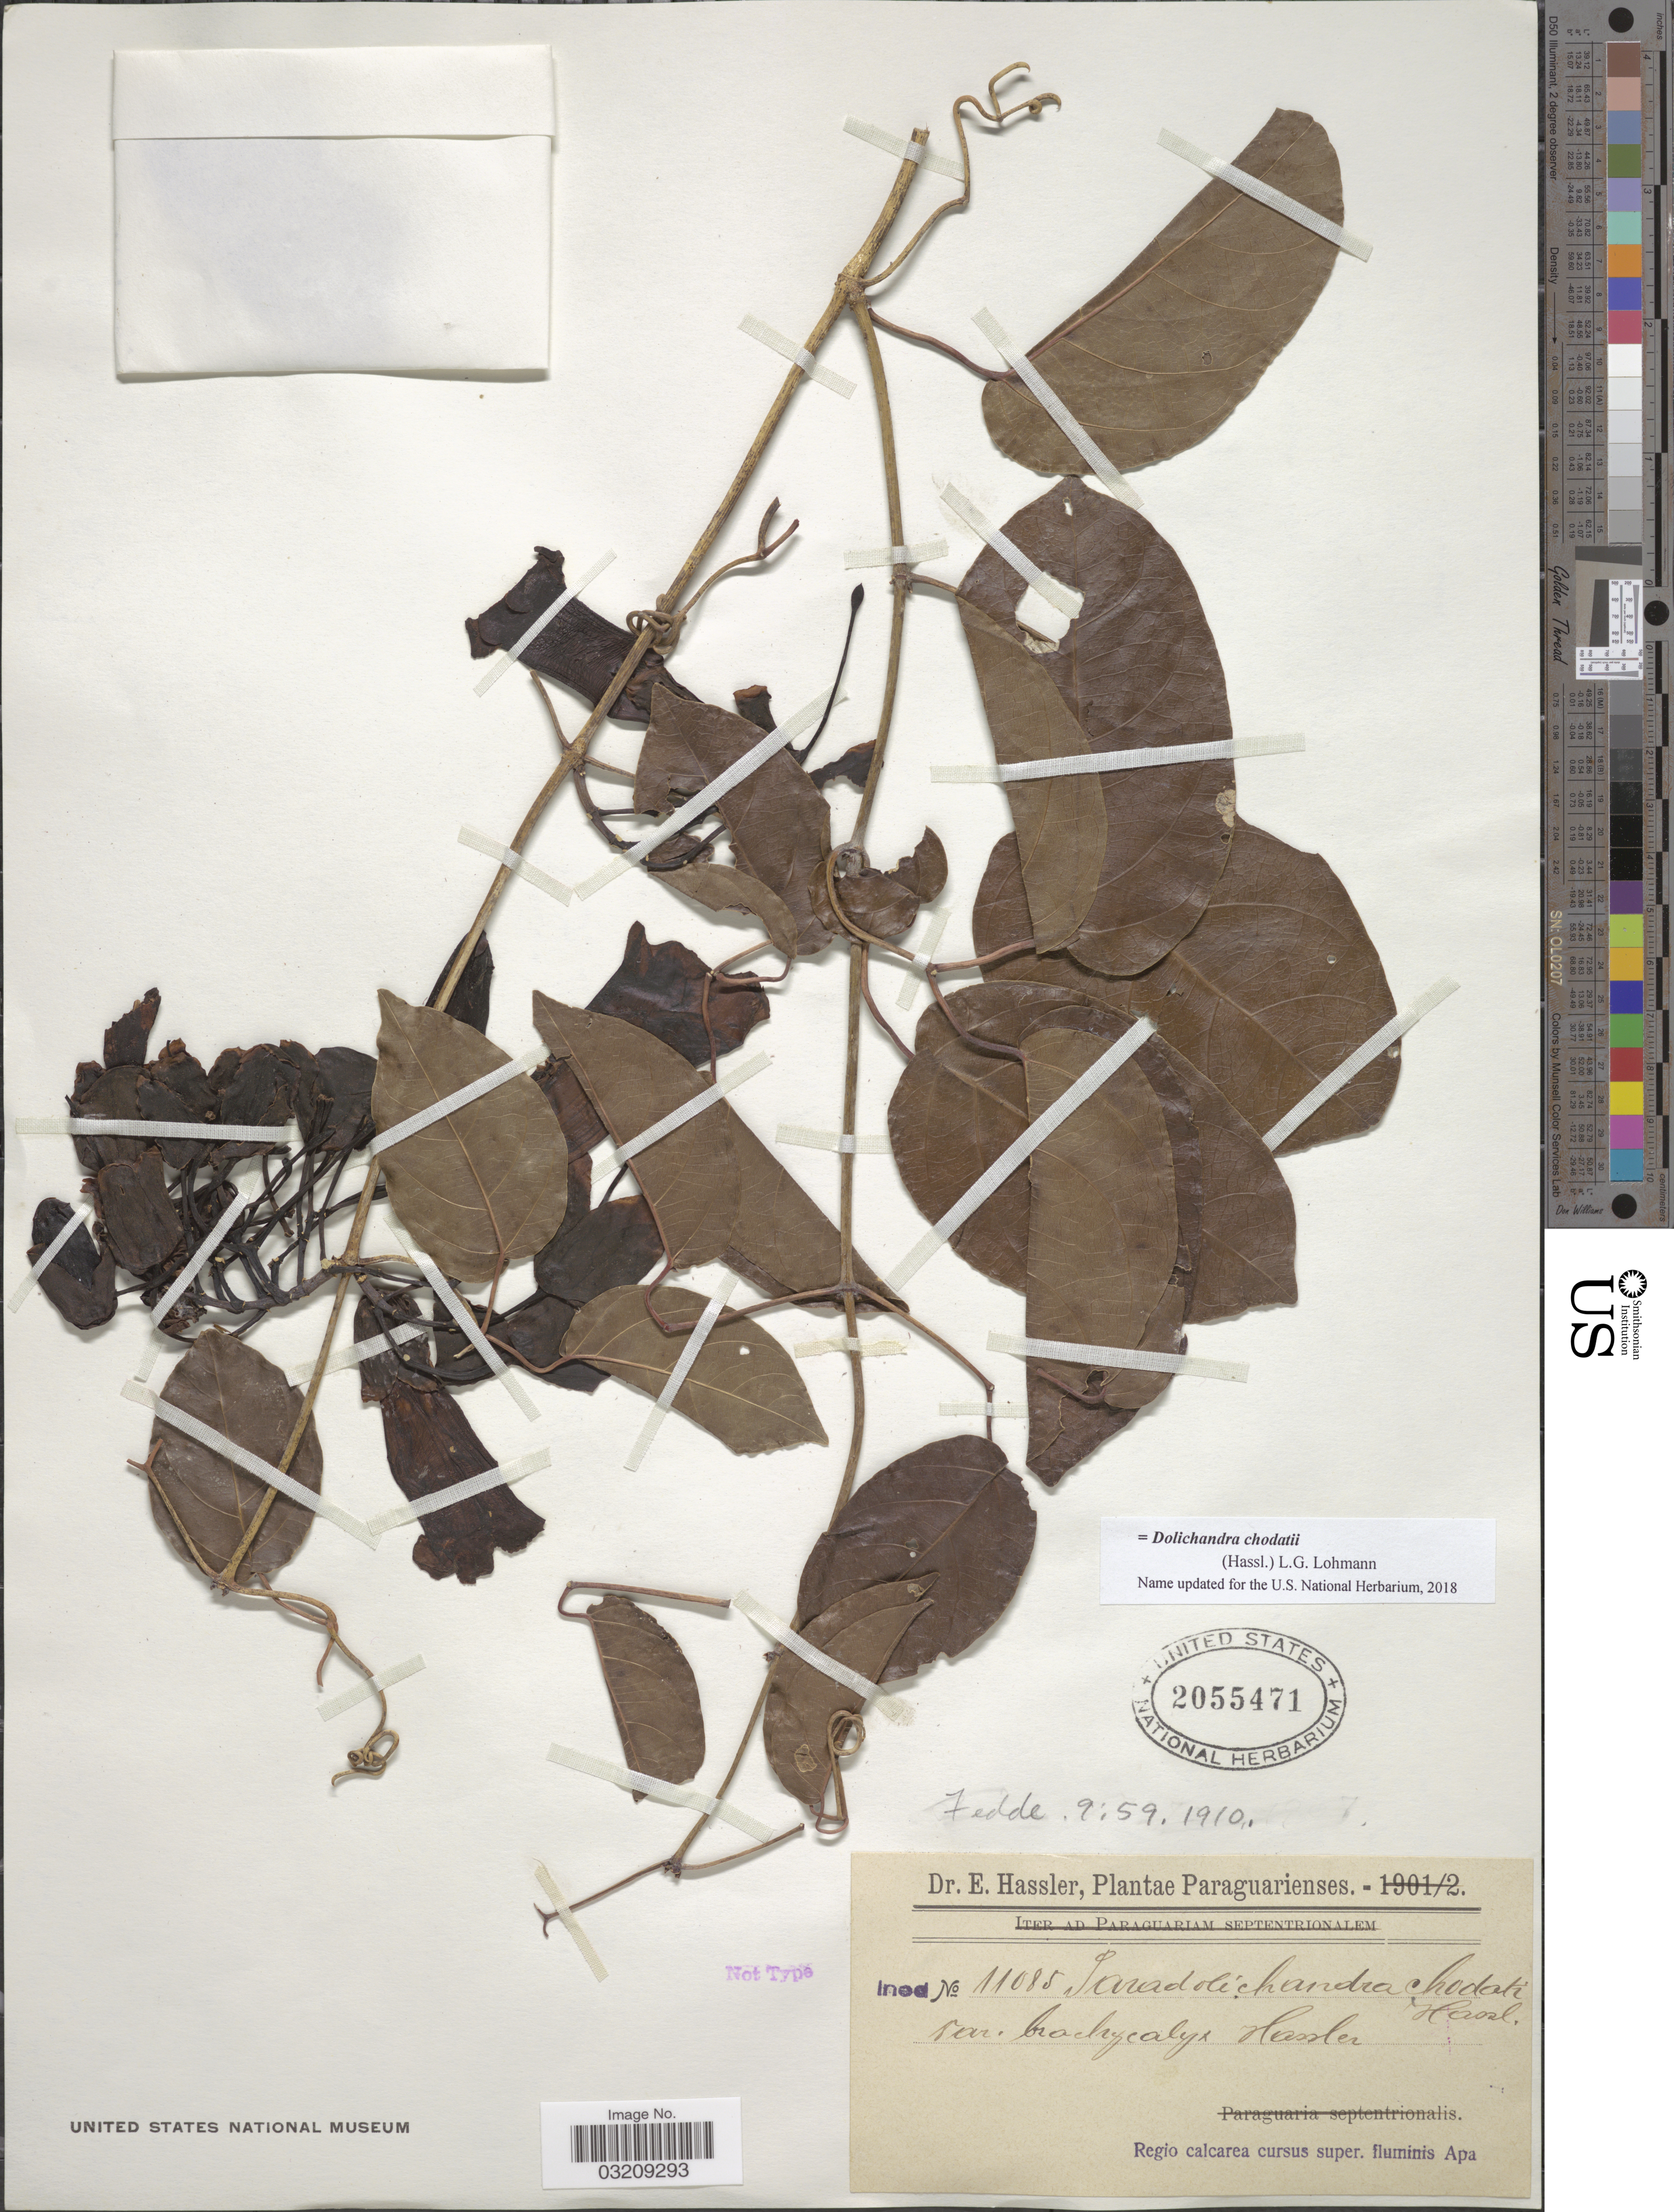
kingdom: Plantae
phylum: Tracheophyta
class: Magnoliopsida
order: Lamiales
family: Bignoniaceae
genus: Dolichandra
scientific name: Dolichandra chodatii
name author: (Hassl.) L.G. Lohmann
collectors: E. Hassler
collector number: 11085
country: Paraguay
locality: Regio calcarea cursus super. fluminis Apa.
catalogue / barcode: US 2055471